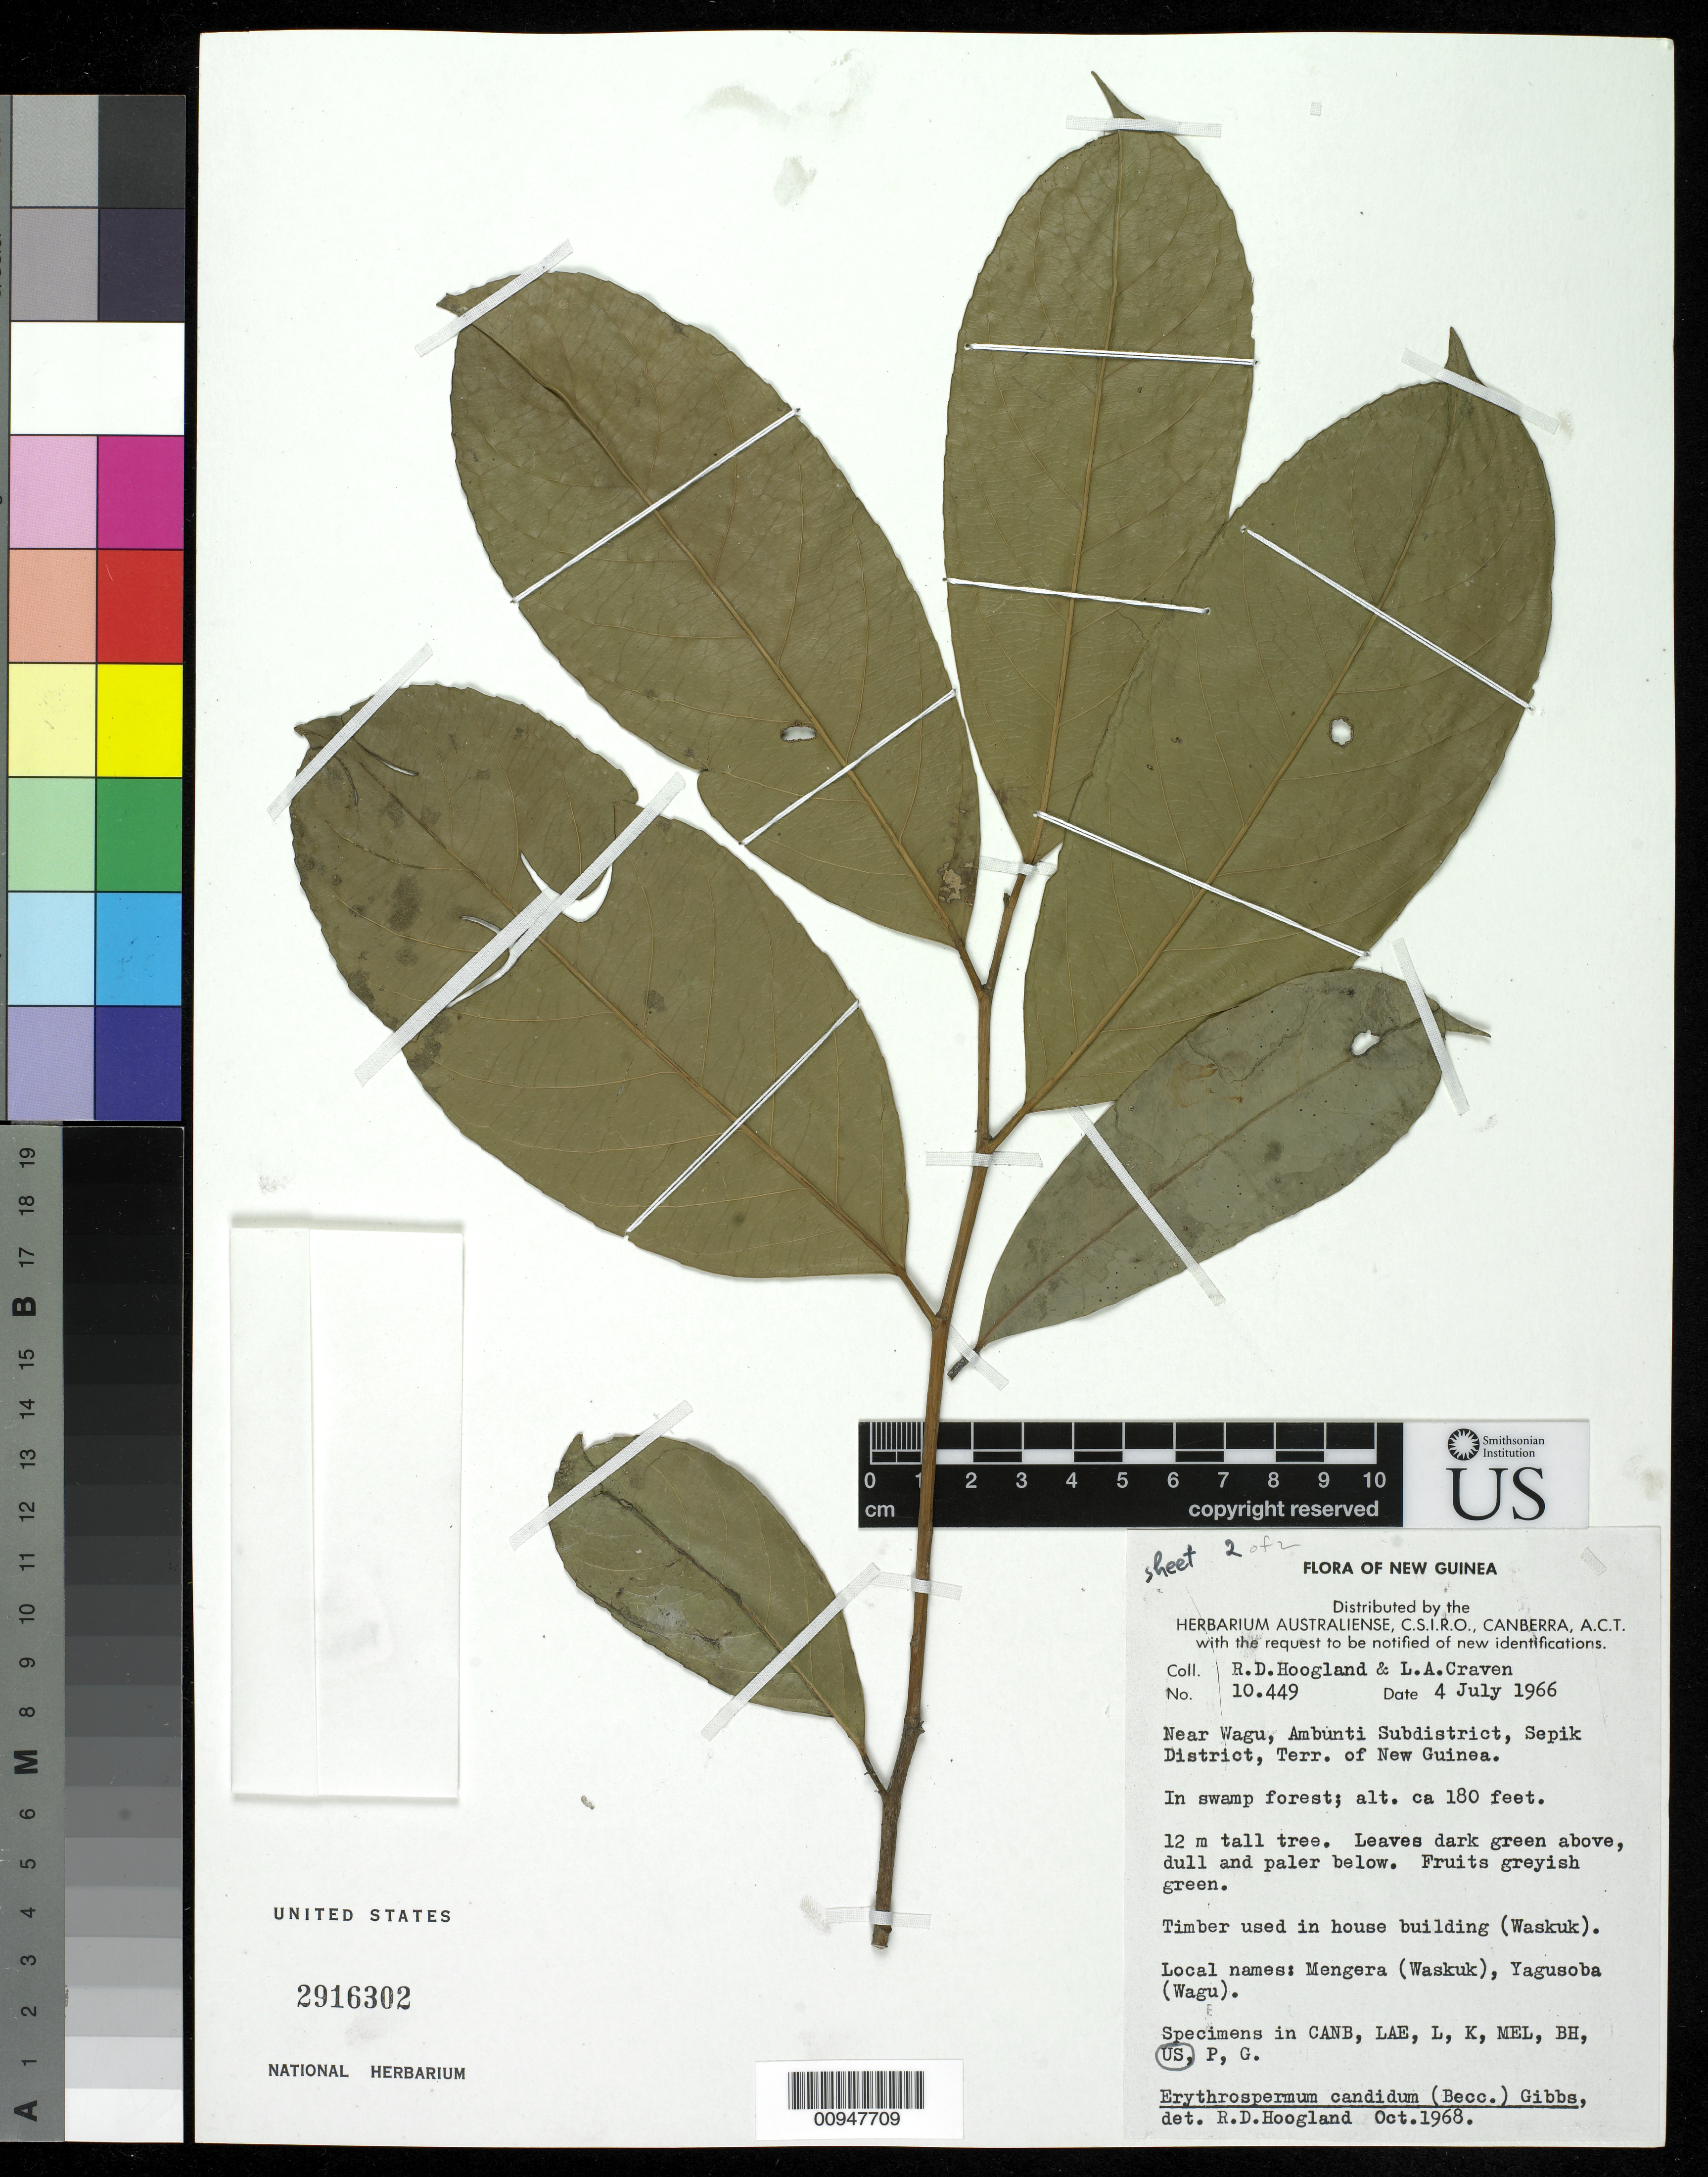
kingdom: Plantae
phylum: Tracheophyta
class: Magnoliopsida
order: Malpighiales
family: Achariaceae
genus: Erythrospermum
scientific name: Erythrospermum candidum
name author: (Becc.) Becc.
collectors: R. D. Hoogland & L. A. Craven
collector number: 10449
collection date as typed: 04 Jul 1966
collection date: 1966-07-04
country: Papua New Guinea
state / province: East Sepik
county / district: Ambunti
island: New Guinea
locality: Near Wagu, Ambunti Subdistrict, Sepik district, Terr. of New Guinea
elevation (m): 55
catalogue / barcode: US 2916302